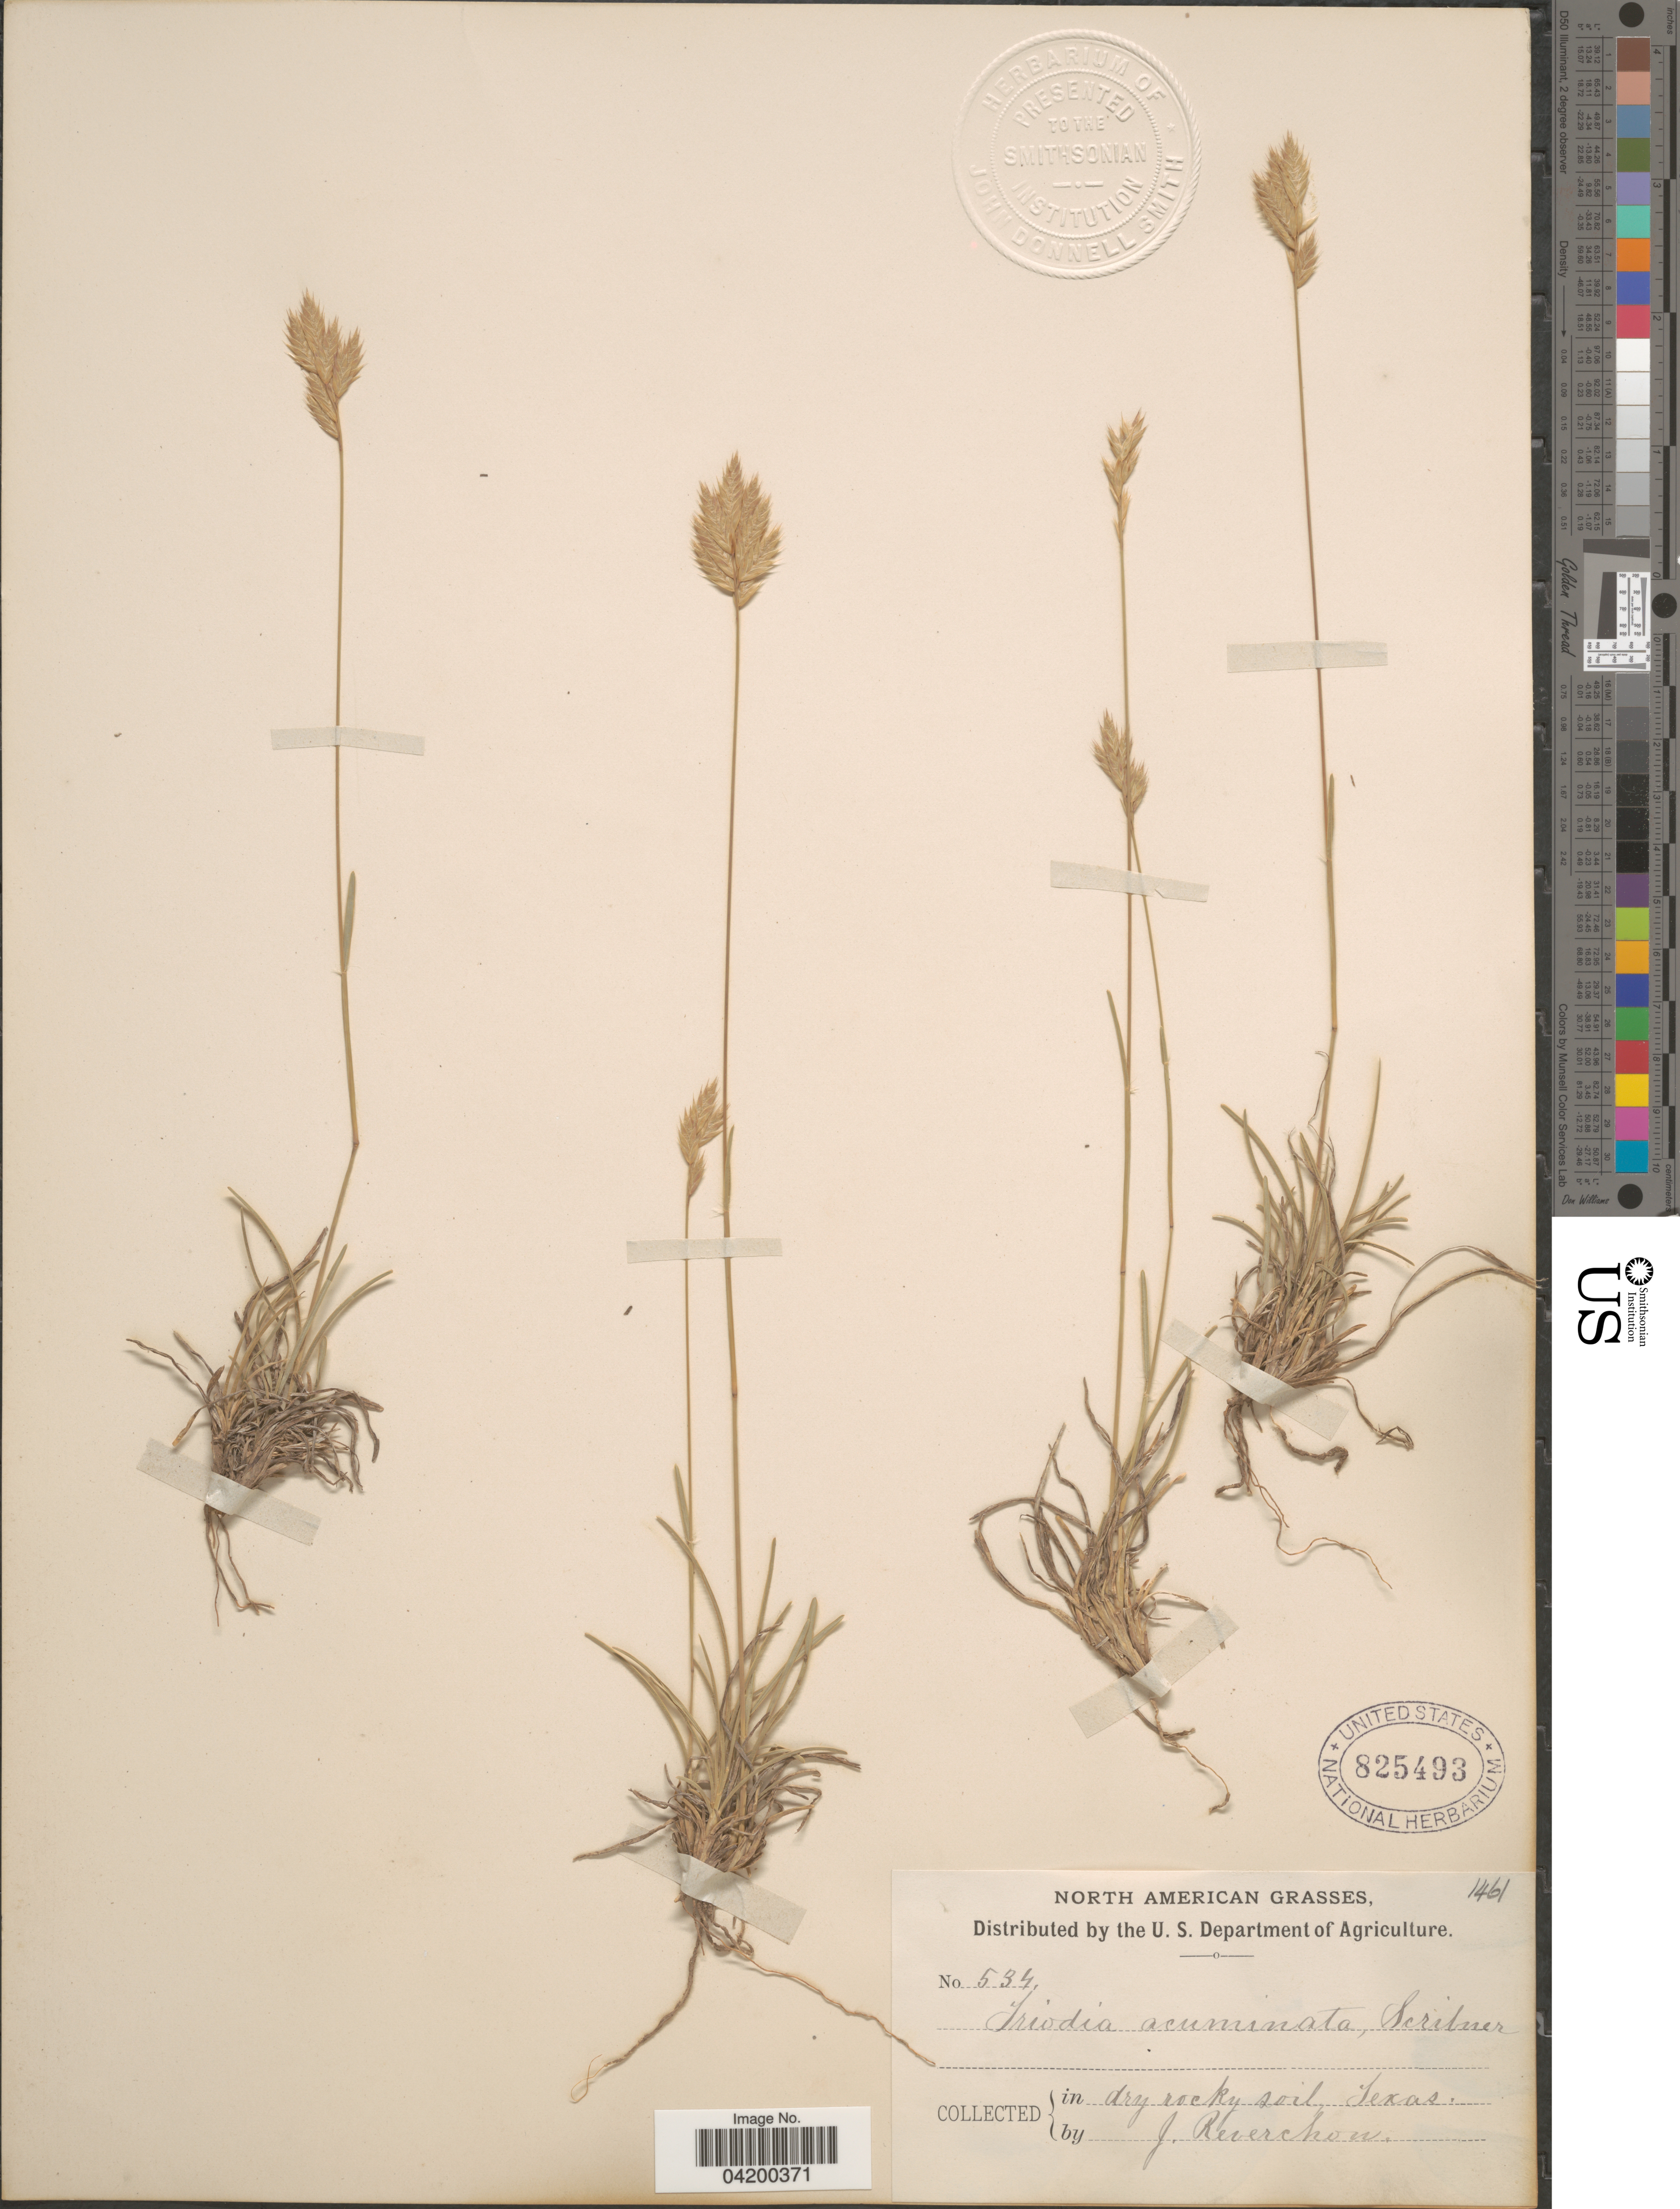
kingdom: Plantae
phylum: Tracheophyta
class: Liliopsida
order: Poales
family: Poaceae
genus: Erioneuron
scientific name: Erioneuron pilosum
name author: (Buckley) Nash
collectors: J. Reverchon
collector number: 534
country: United States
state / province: Texas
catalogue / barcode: US 825493